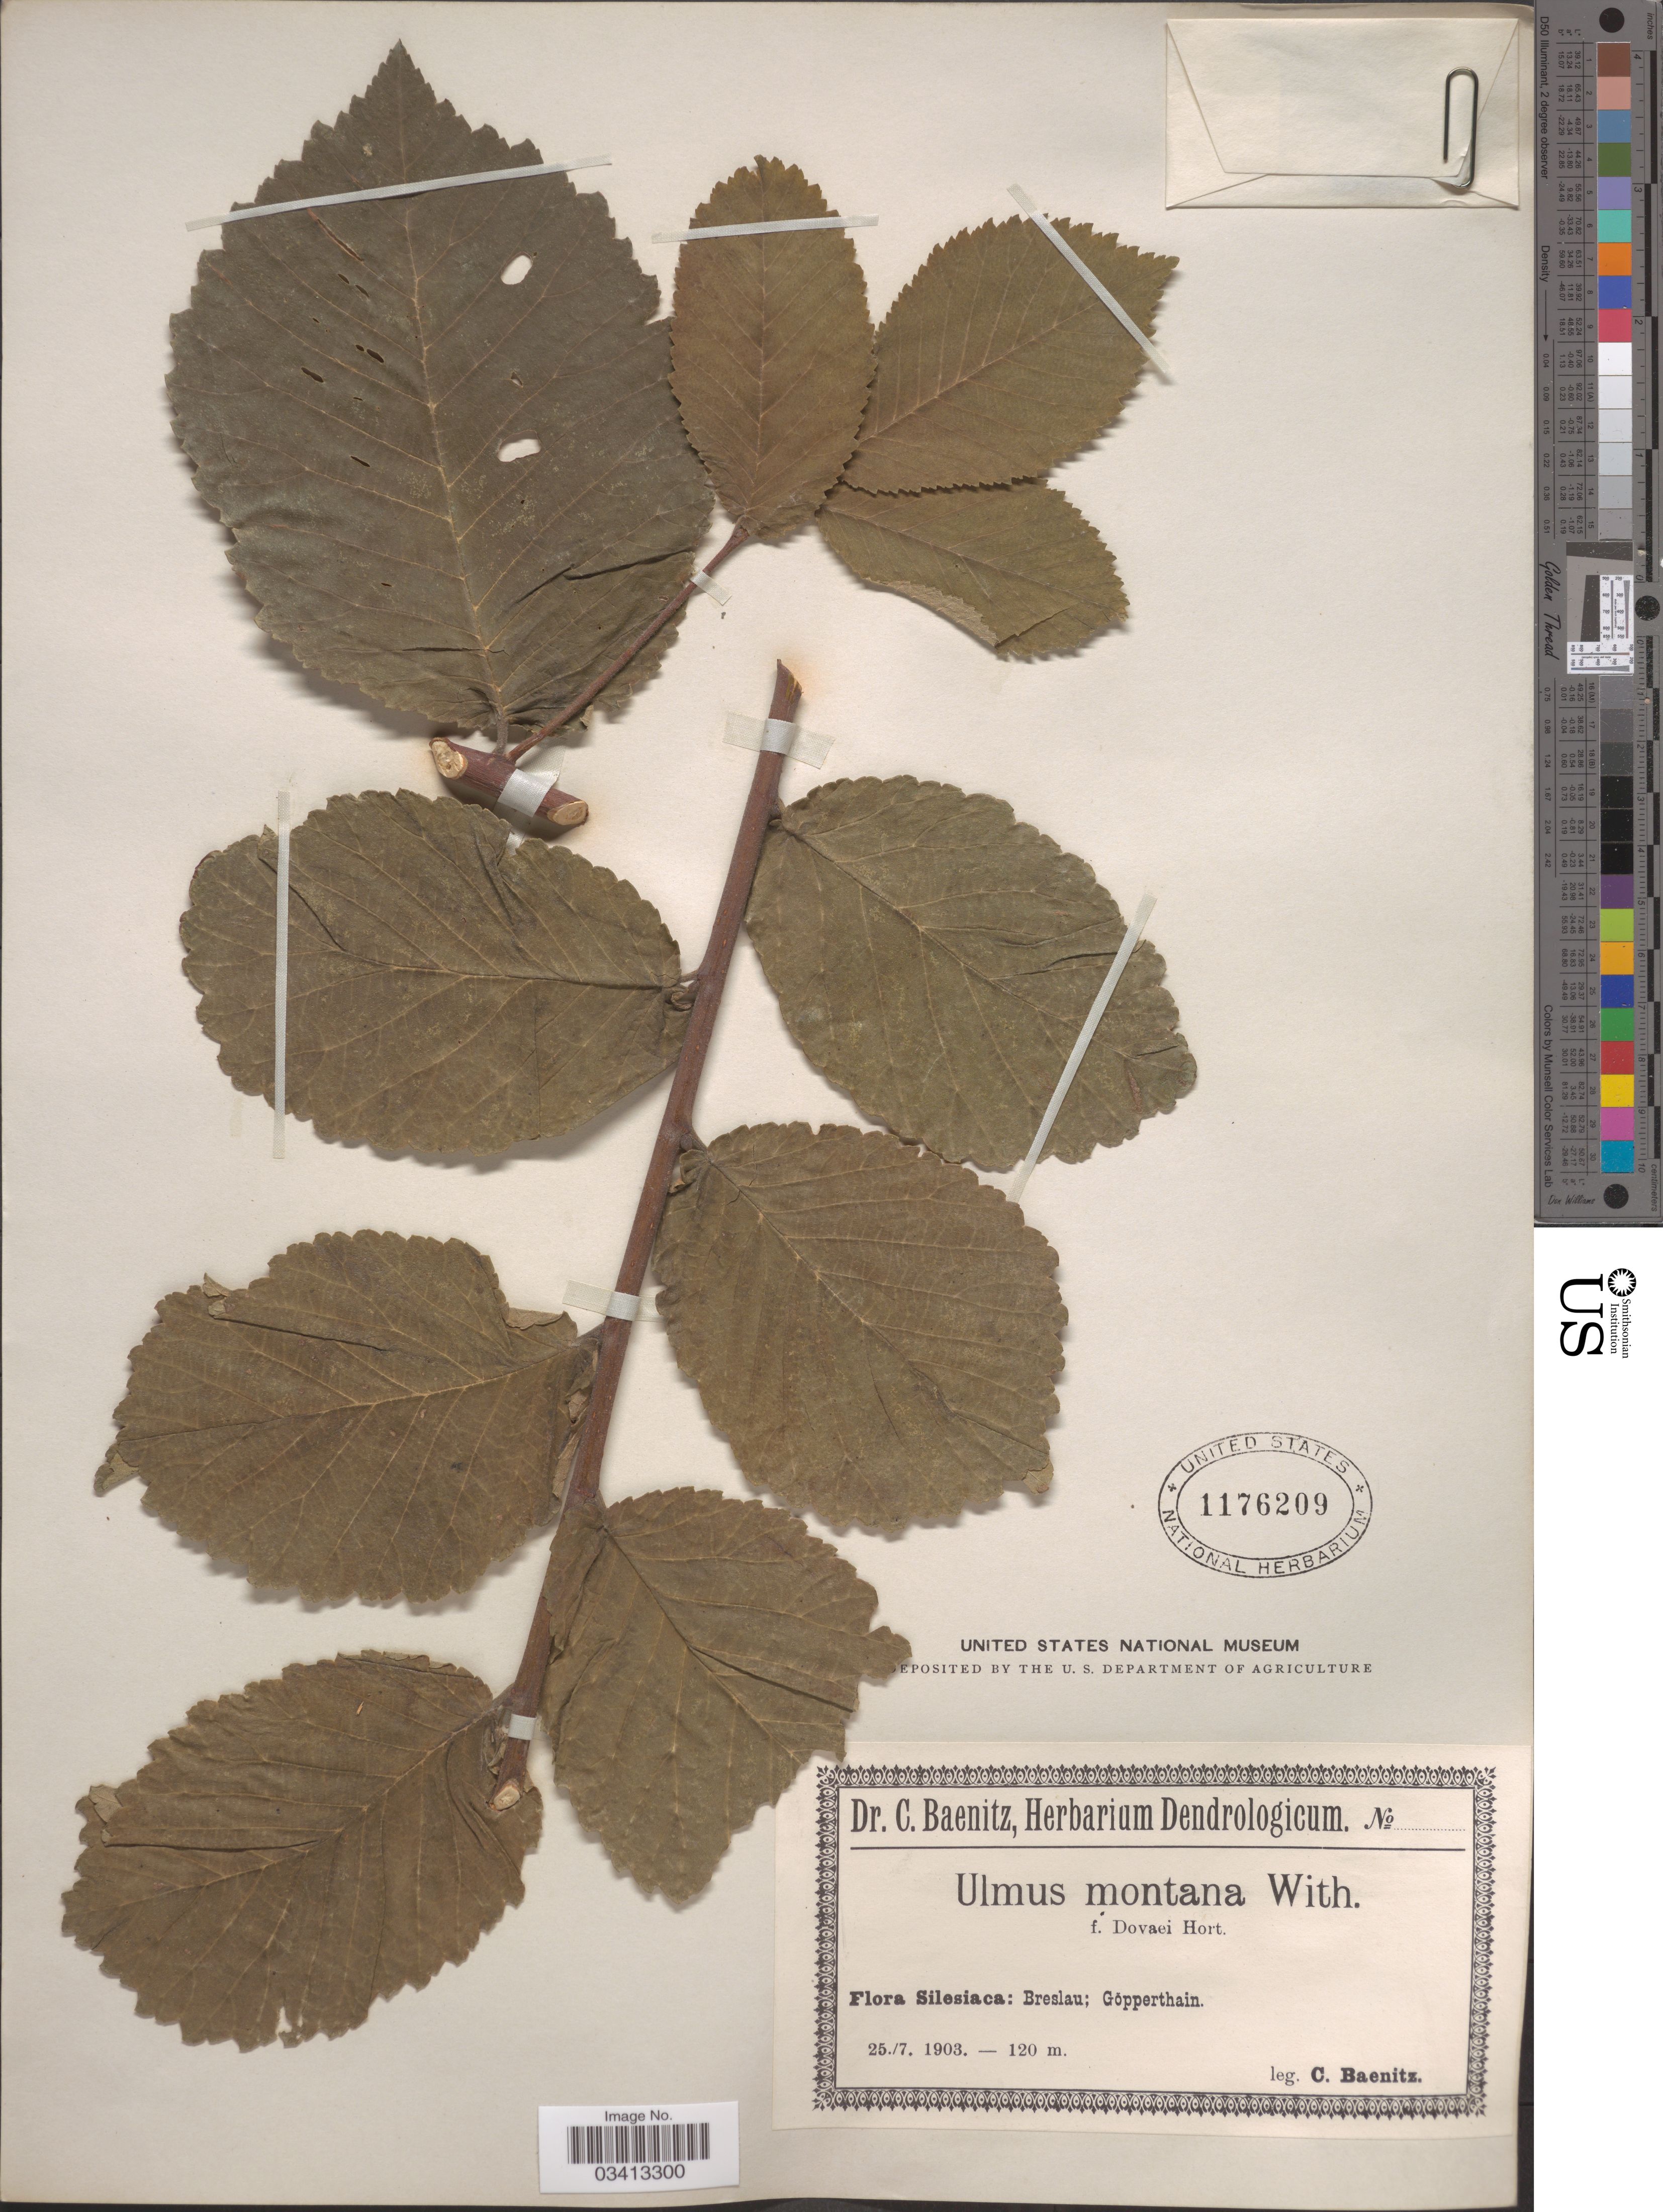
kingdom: Plantae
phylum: Tracheophyta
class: Magnoliopsida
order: Rosales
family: Ulmaceae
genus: Ulmus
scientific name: Ulmus glabra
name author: Huds.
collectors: C. G. Baenitz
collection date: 1903-07-25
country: Poland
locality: Silesiaca: Breslau; Göpperthain.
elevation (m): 120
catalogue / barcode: US 1176209